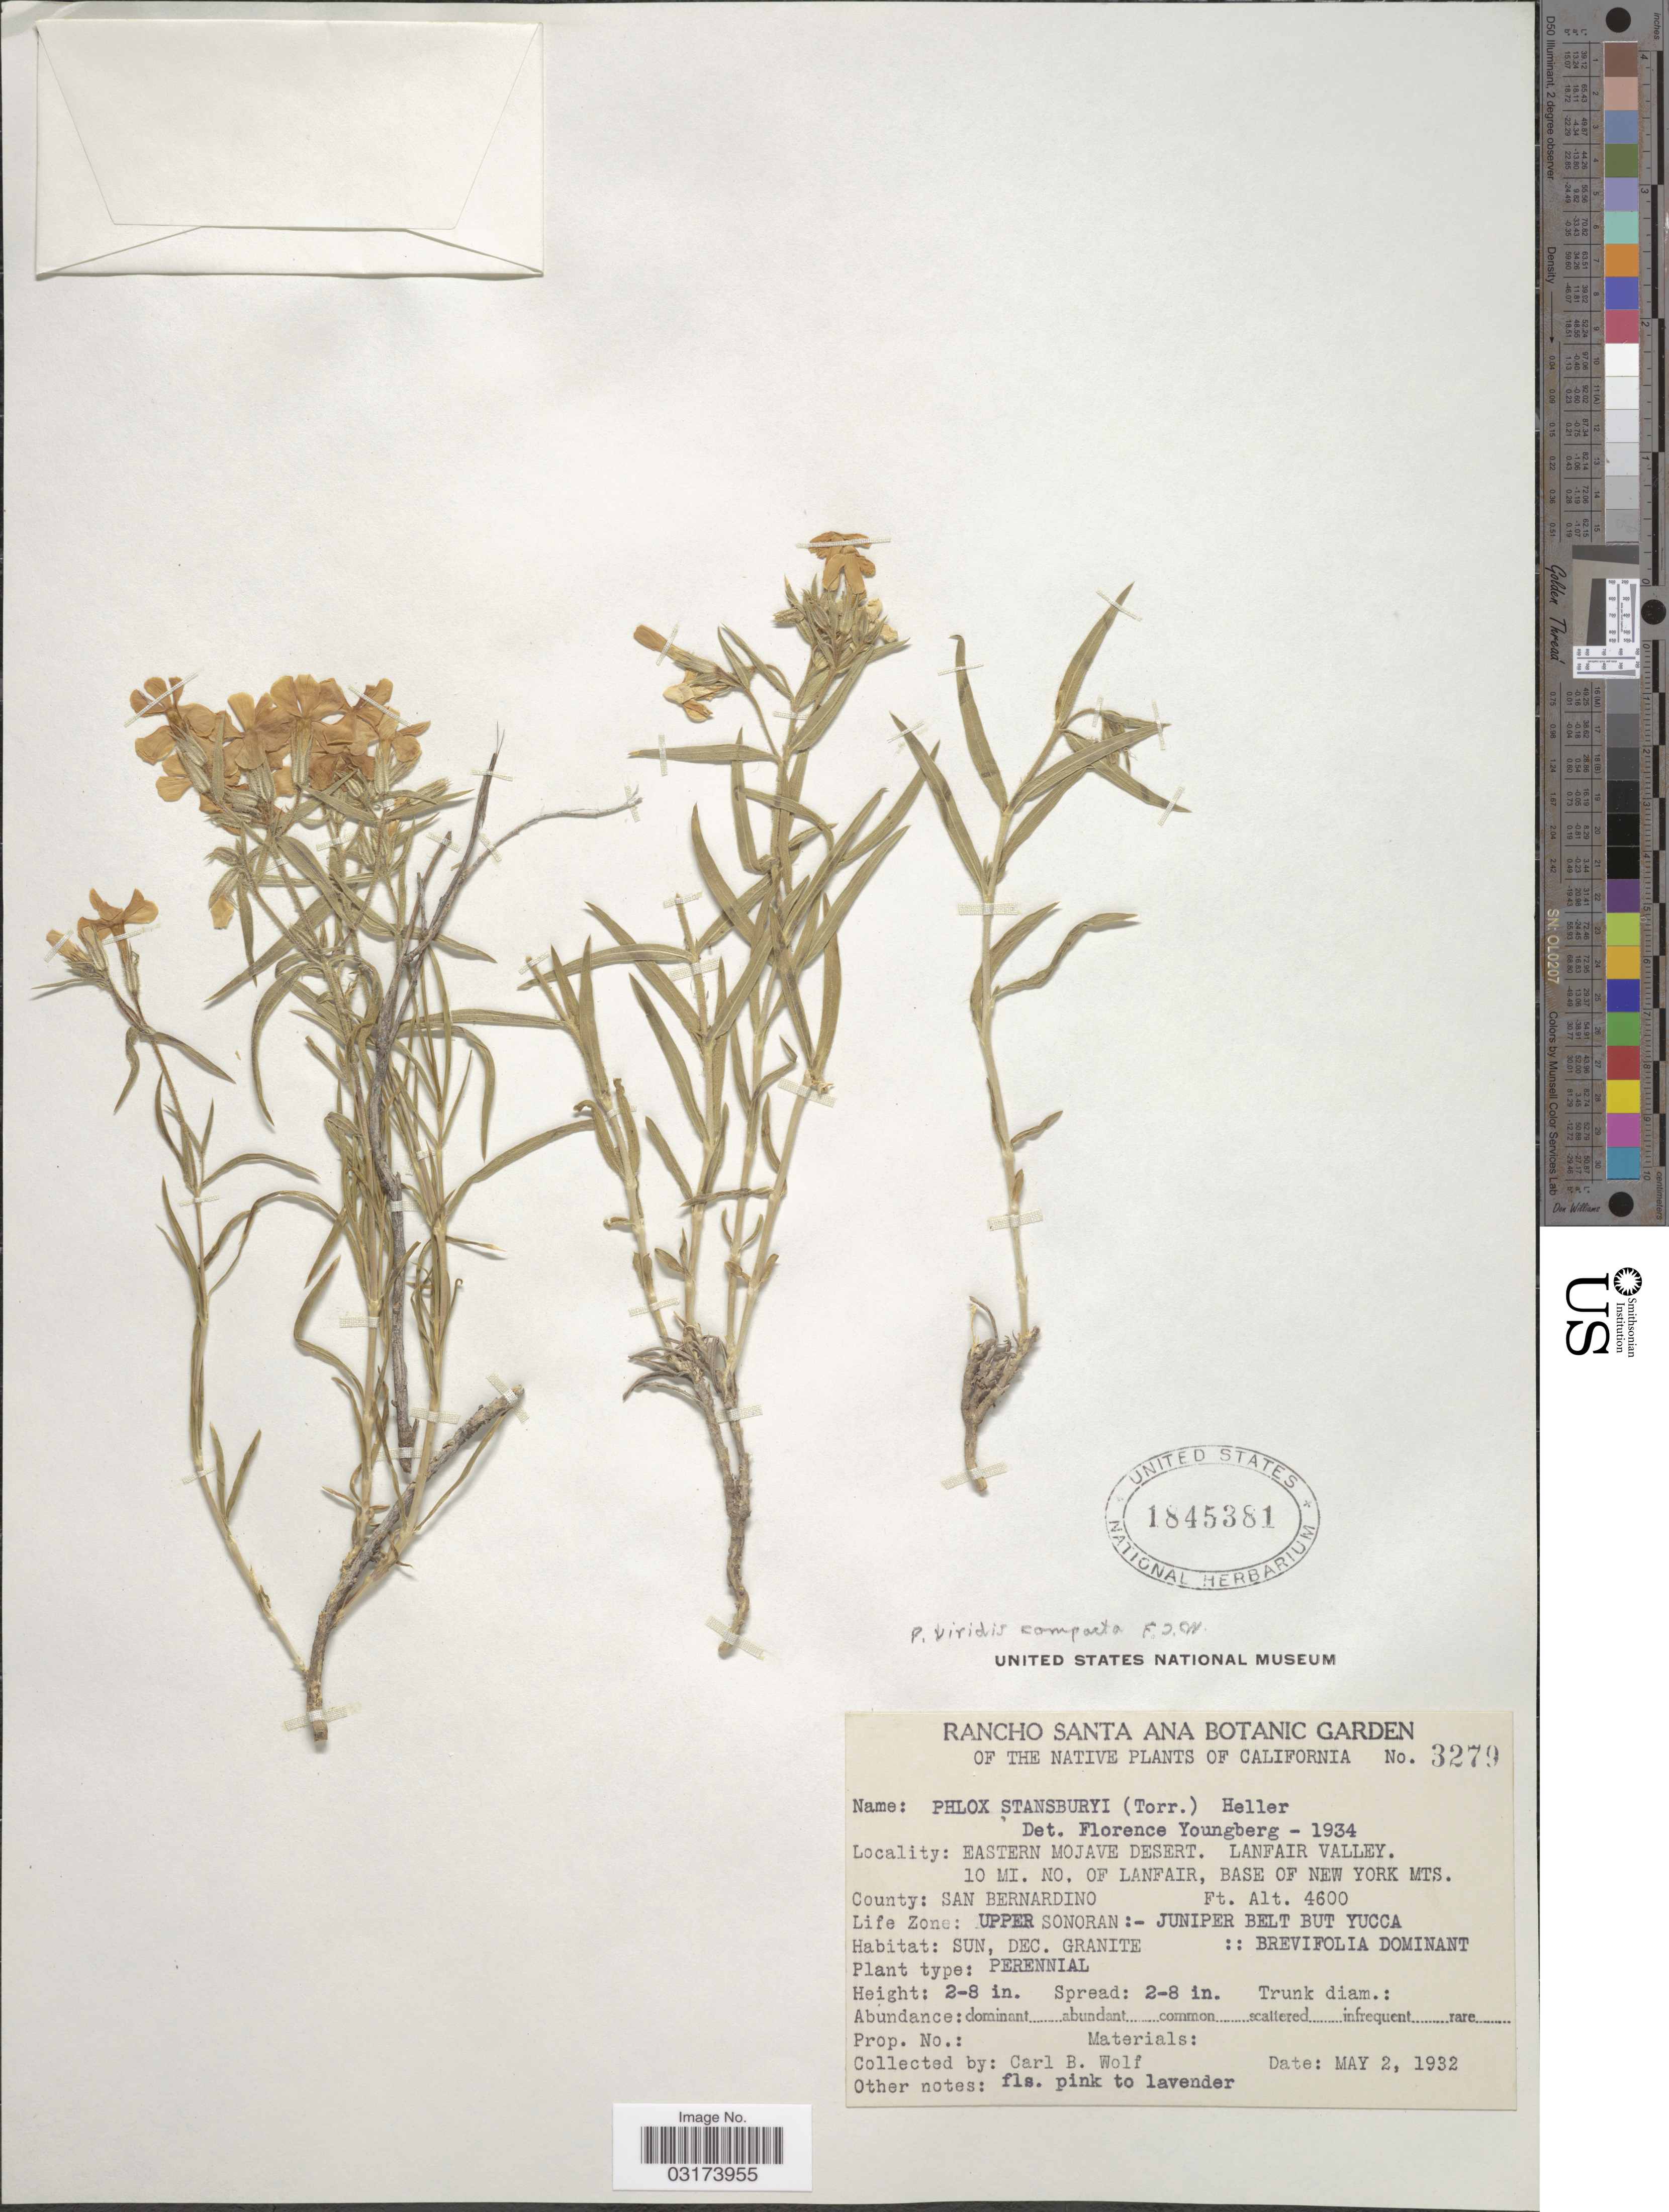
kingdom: Plantae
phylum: Tracheophyta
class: Magnoliopsida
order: Ericales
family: Polemoniaceae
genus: Phlox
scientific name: Phlox longifolia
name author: Nutt.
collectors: C. B. Wolf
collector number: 3279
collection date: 1932-05-02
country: United States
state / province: California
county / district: San Bernardino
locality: Eastern Mojave Desert. Lanfair Valley. 10 Mi. No. of Lanfair, Base of New York Mts. County: San Bernardino. Life Zone: Upper Sonoran: Juniper Belt But Yucca .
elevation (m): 1402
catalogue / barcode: US 1845381